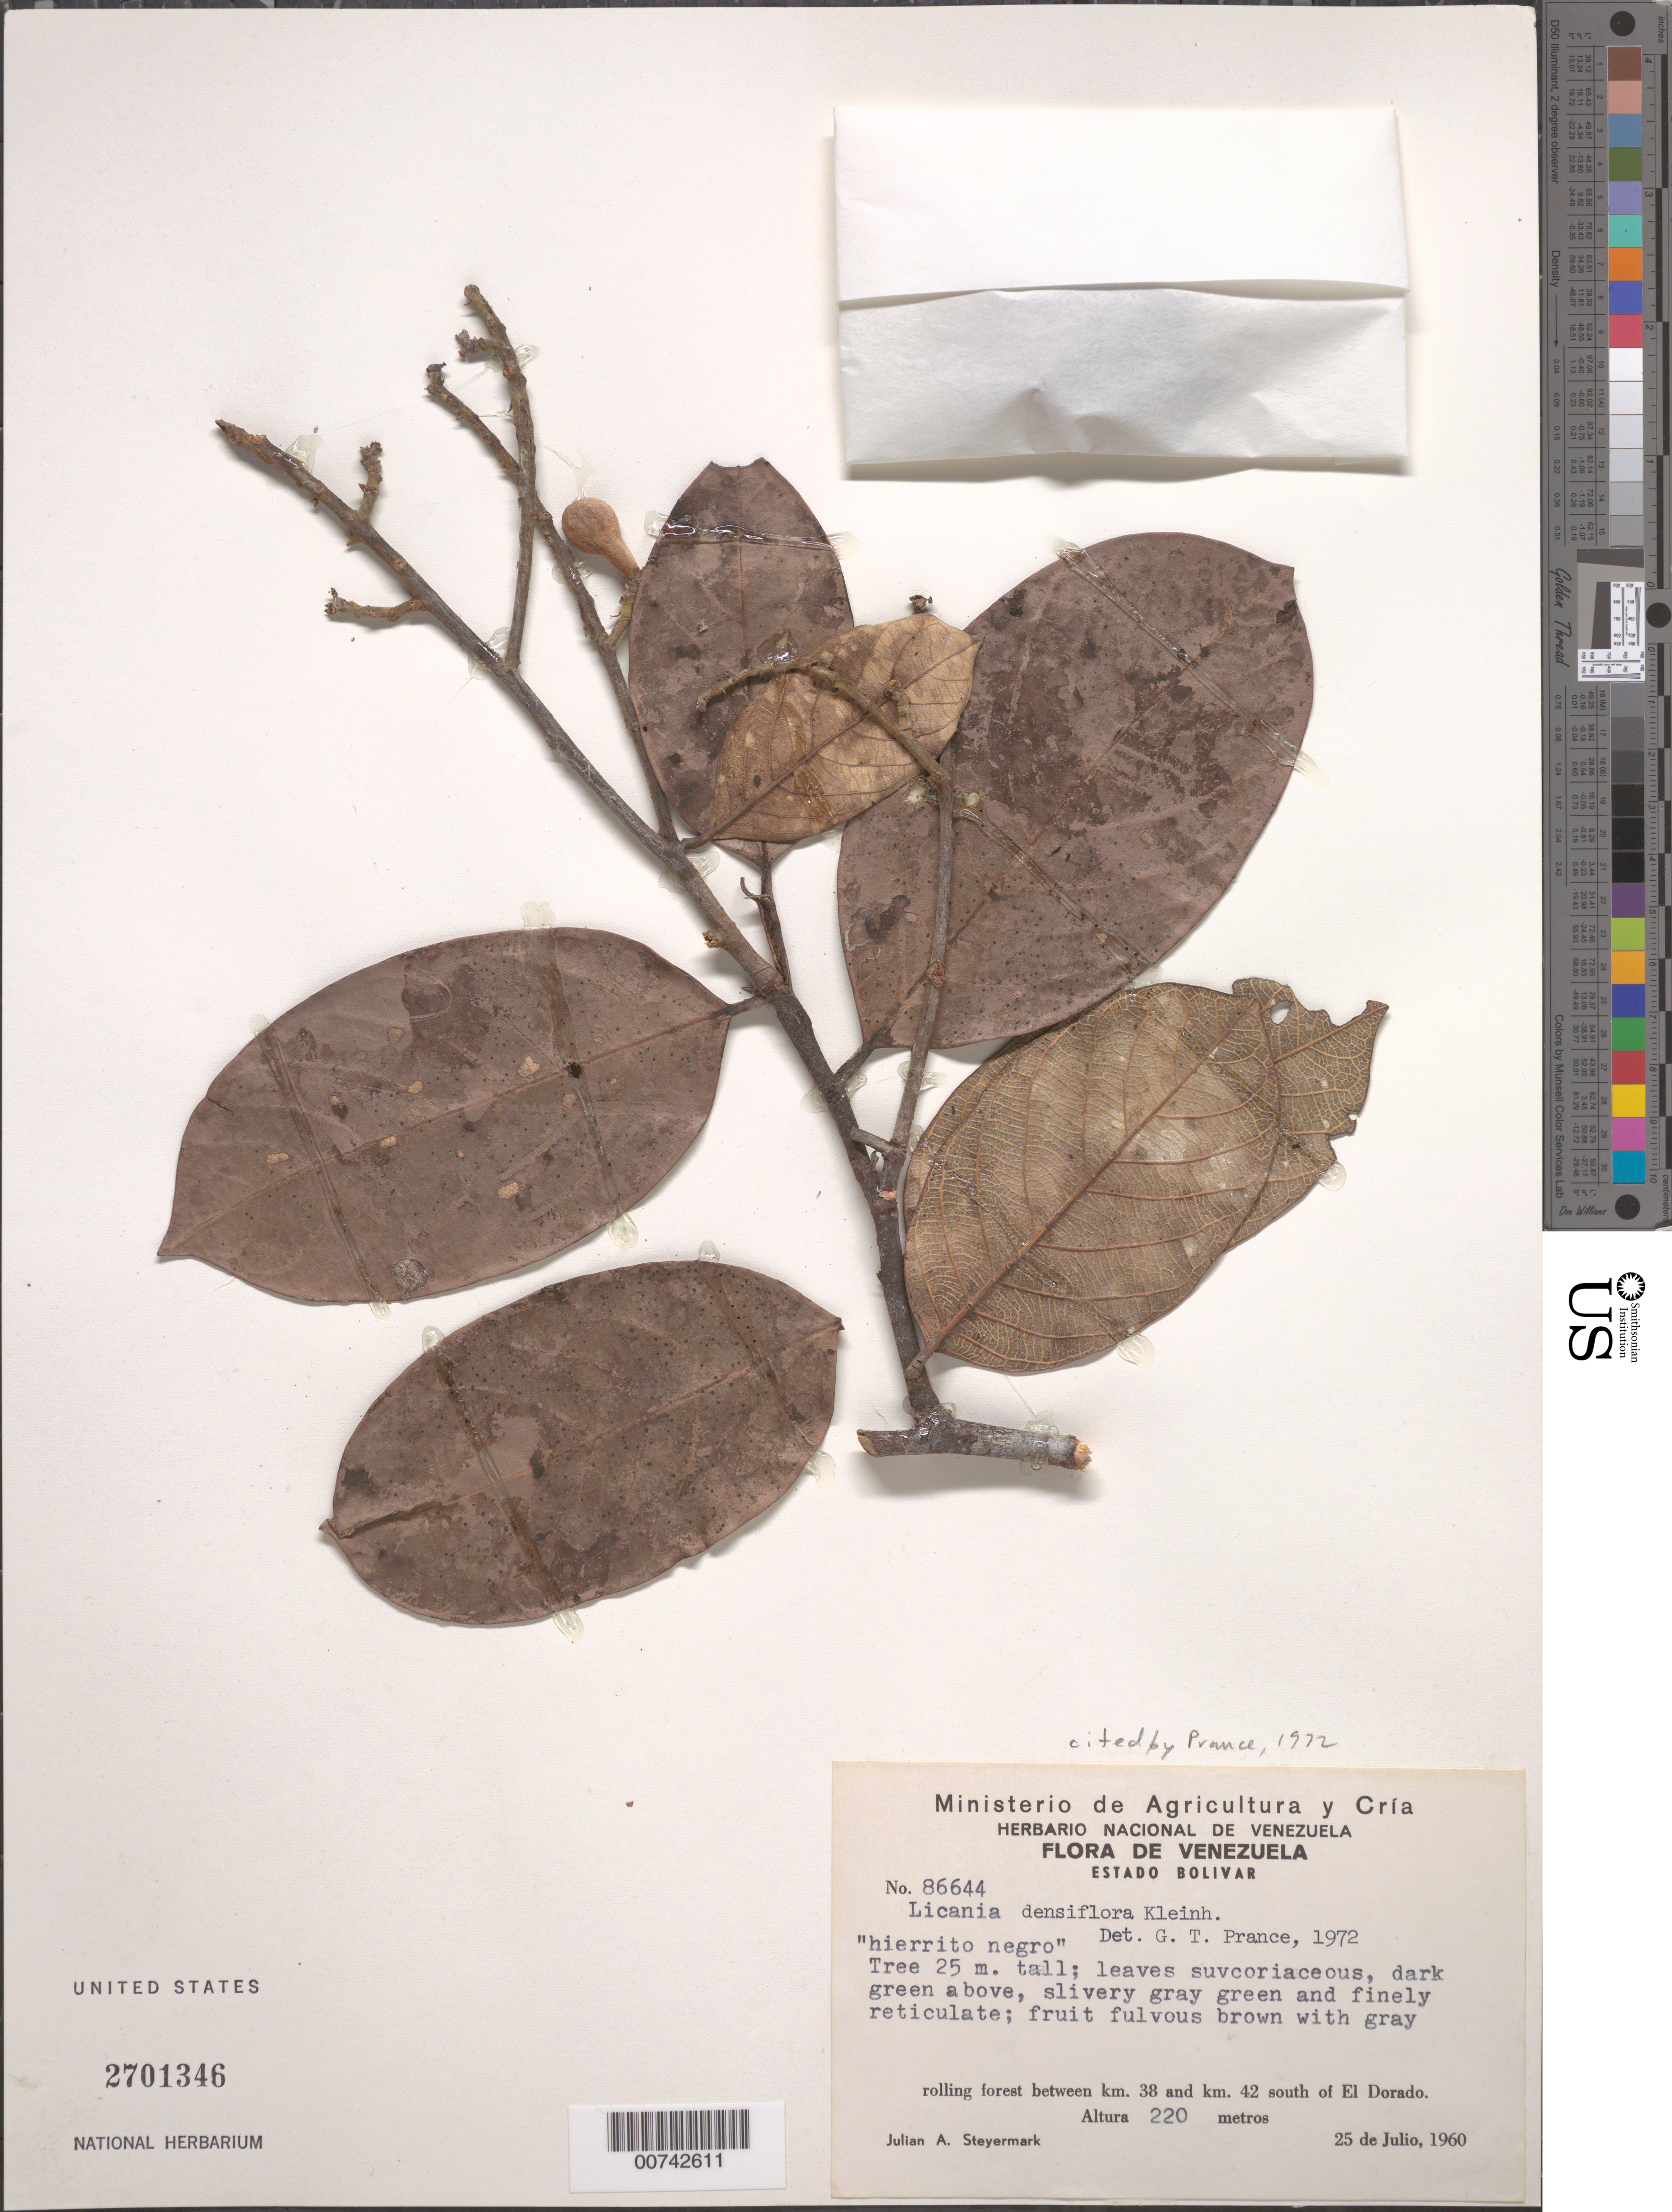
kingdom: Plantae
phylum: Tracheophyta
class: Magnoliopsida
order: Malpighiales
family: Chrysobalanaceae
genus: Licania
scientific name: Licania densiflora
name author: Kleinh.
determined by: Prance, G. T.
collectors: J. Steyermark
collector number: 86644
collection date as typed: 25-Jul-60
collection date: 1960-07-25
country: Venezuela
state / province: Bolívar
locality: El Dorado, S of, km 38 to km 42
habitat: Rolling forest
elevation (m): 220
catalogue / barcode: US 2701346